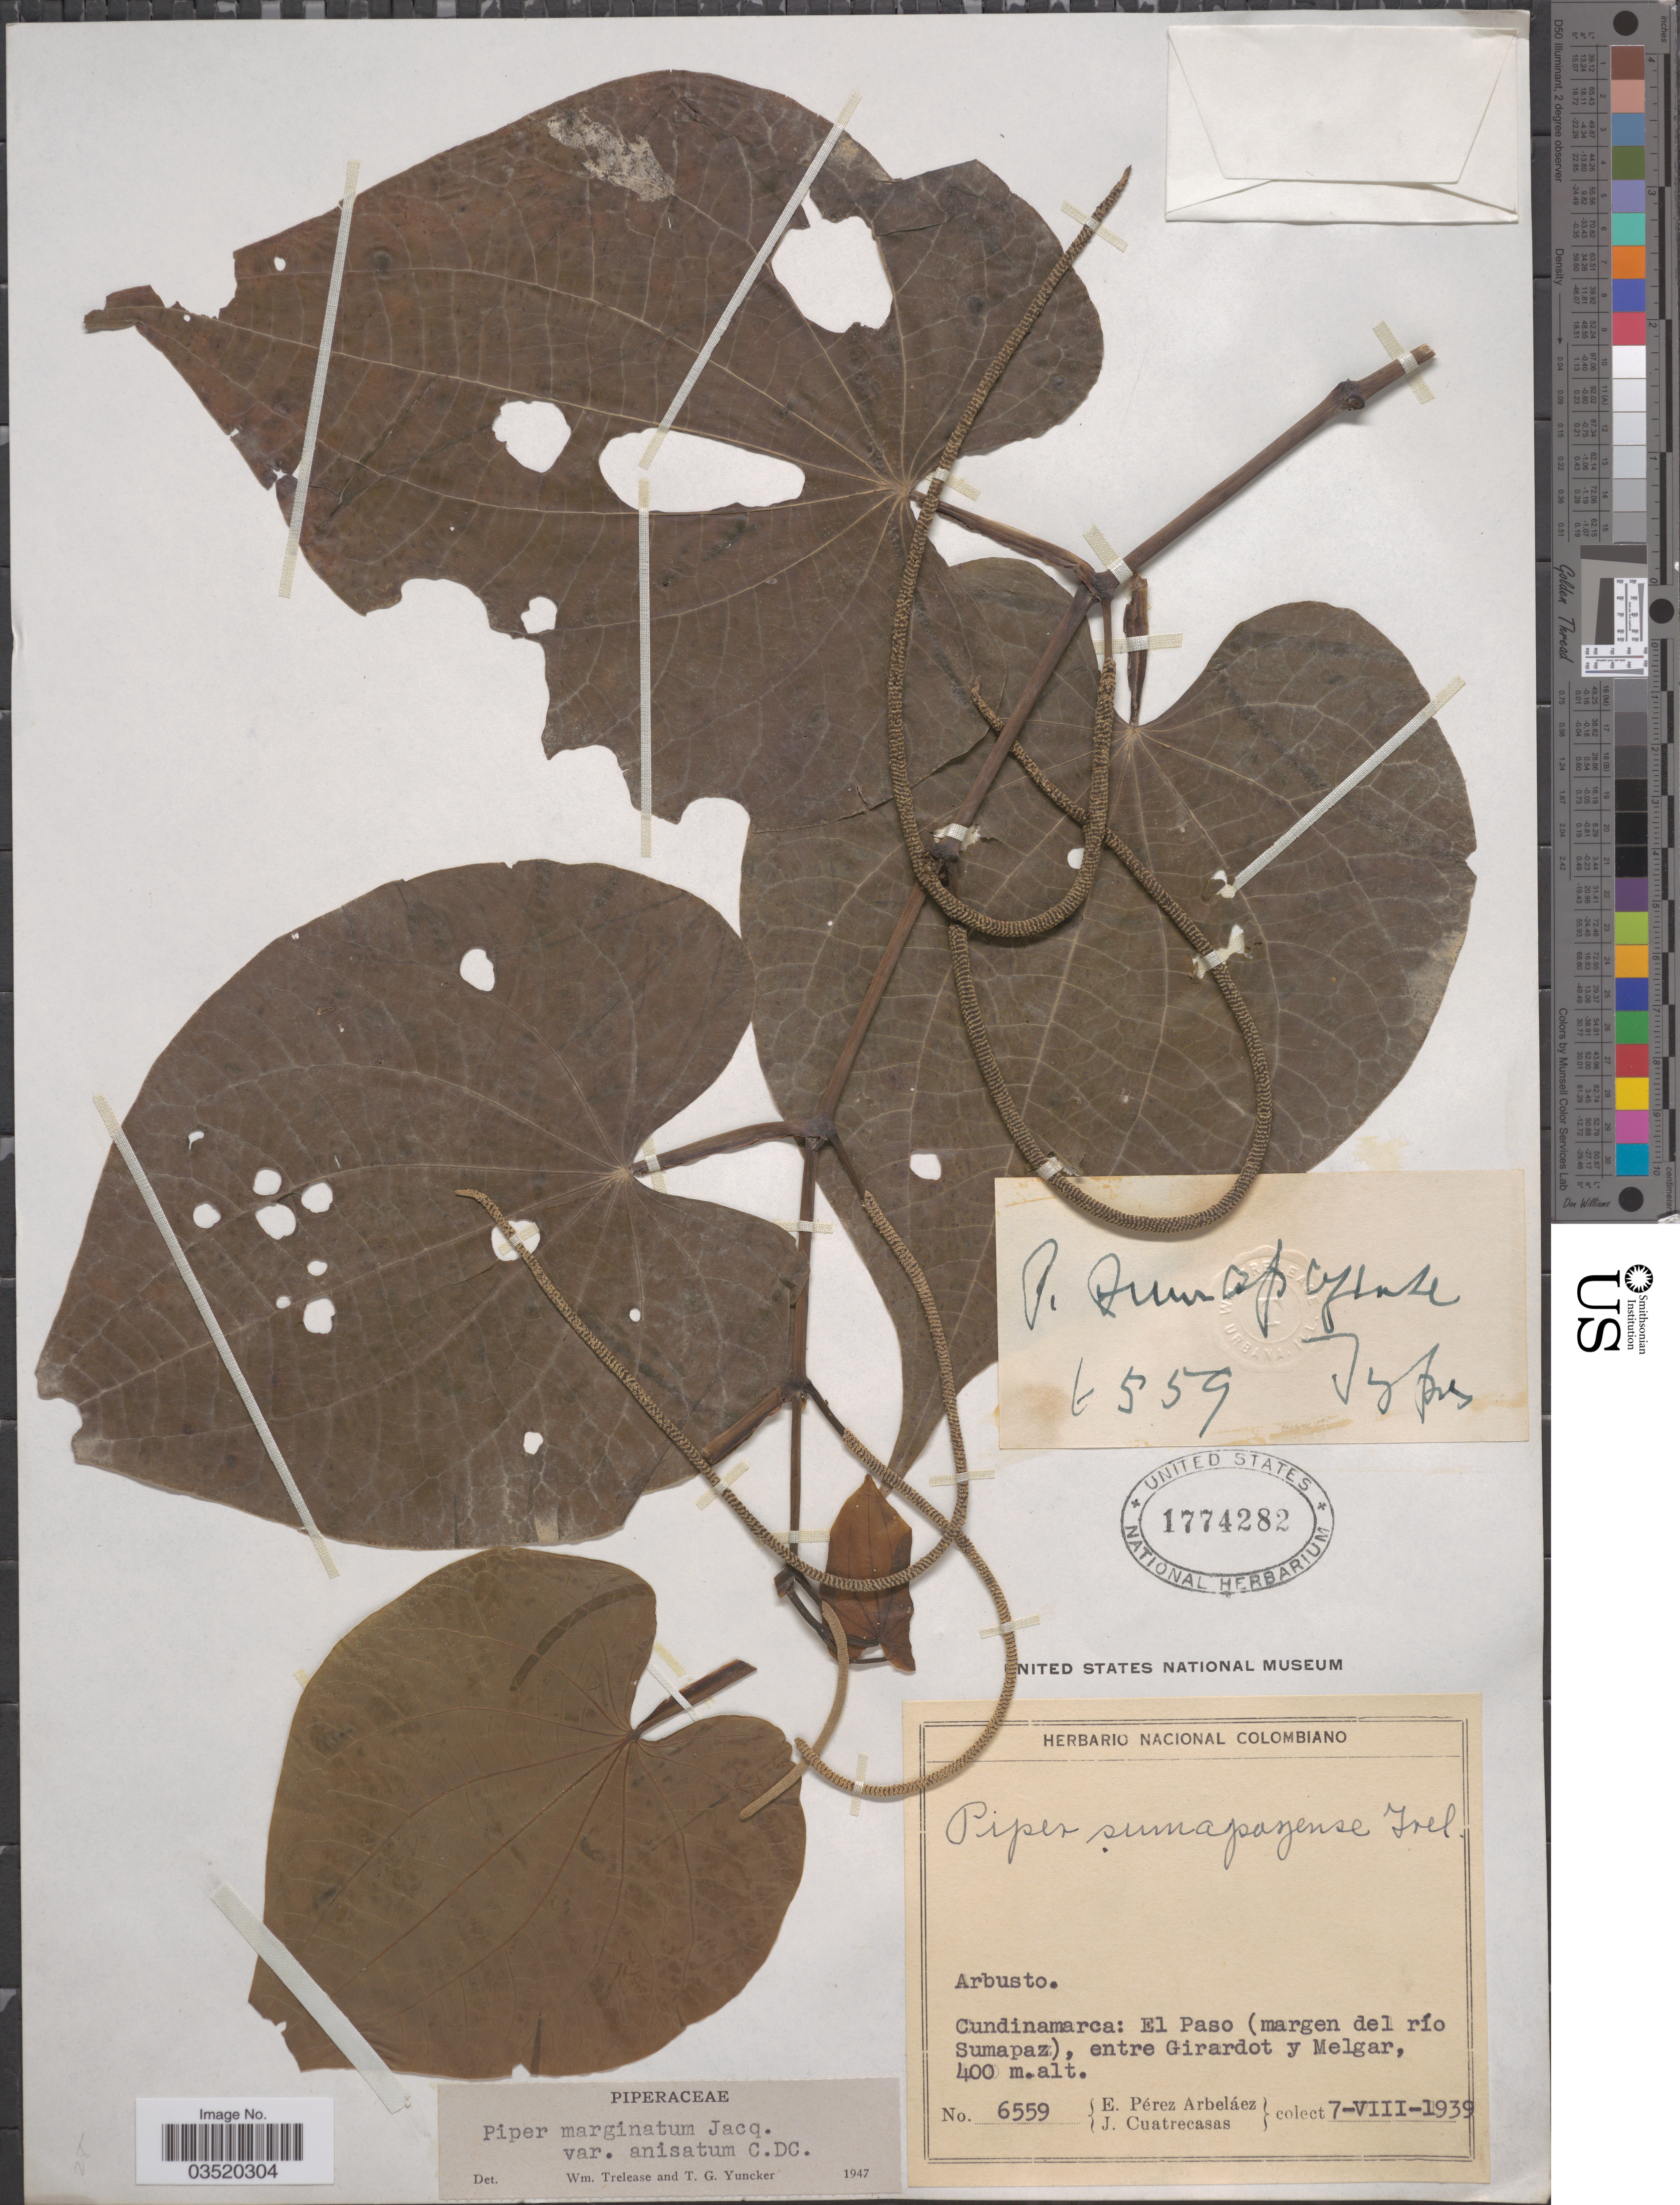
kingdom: Plantae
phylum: Tracheophyta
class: Magnoliopsida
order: Piperales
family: Piperaceae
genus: Piper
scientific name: Piper marginatum var. catalpifolium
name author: (Kunth) C. DC.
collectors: E. Pérez Arbeláez & J. Cuatrecasas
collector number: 6559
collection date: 1939-08-07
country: Colombia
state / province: Cundinamarca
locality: El Paso (margen del río Sumapaz), entre Girardot y Melgar.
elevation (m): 400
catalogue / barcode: US 1774282